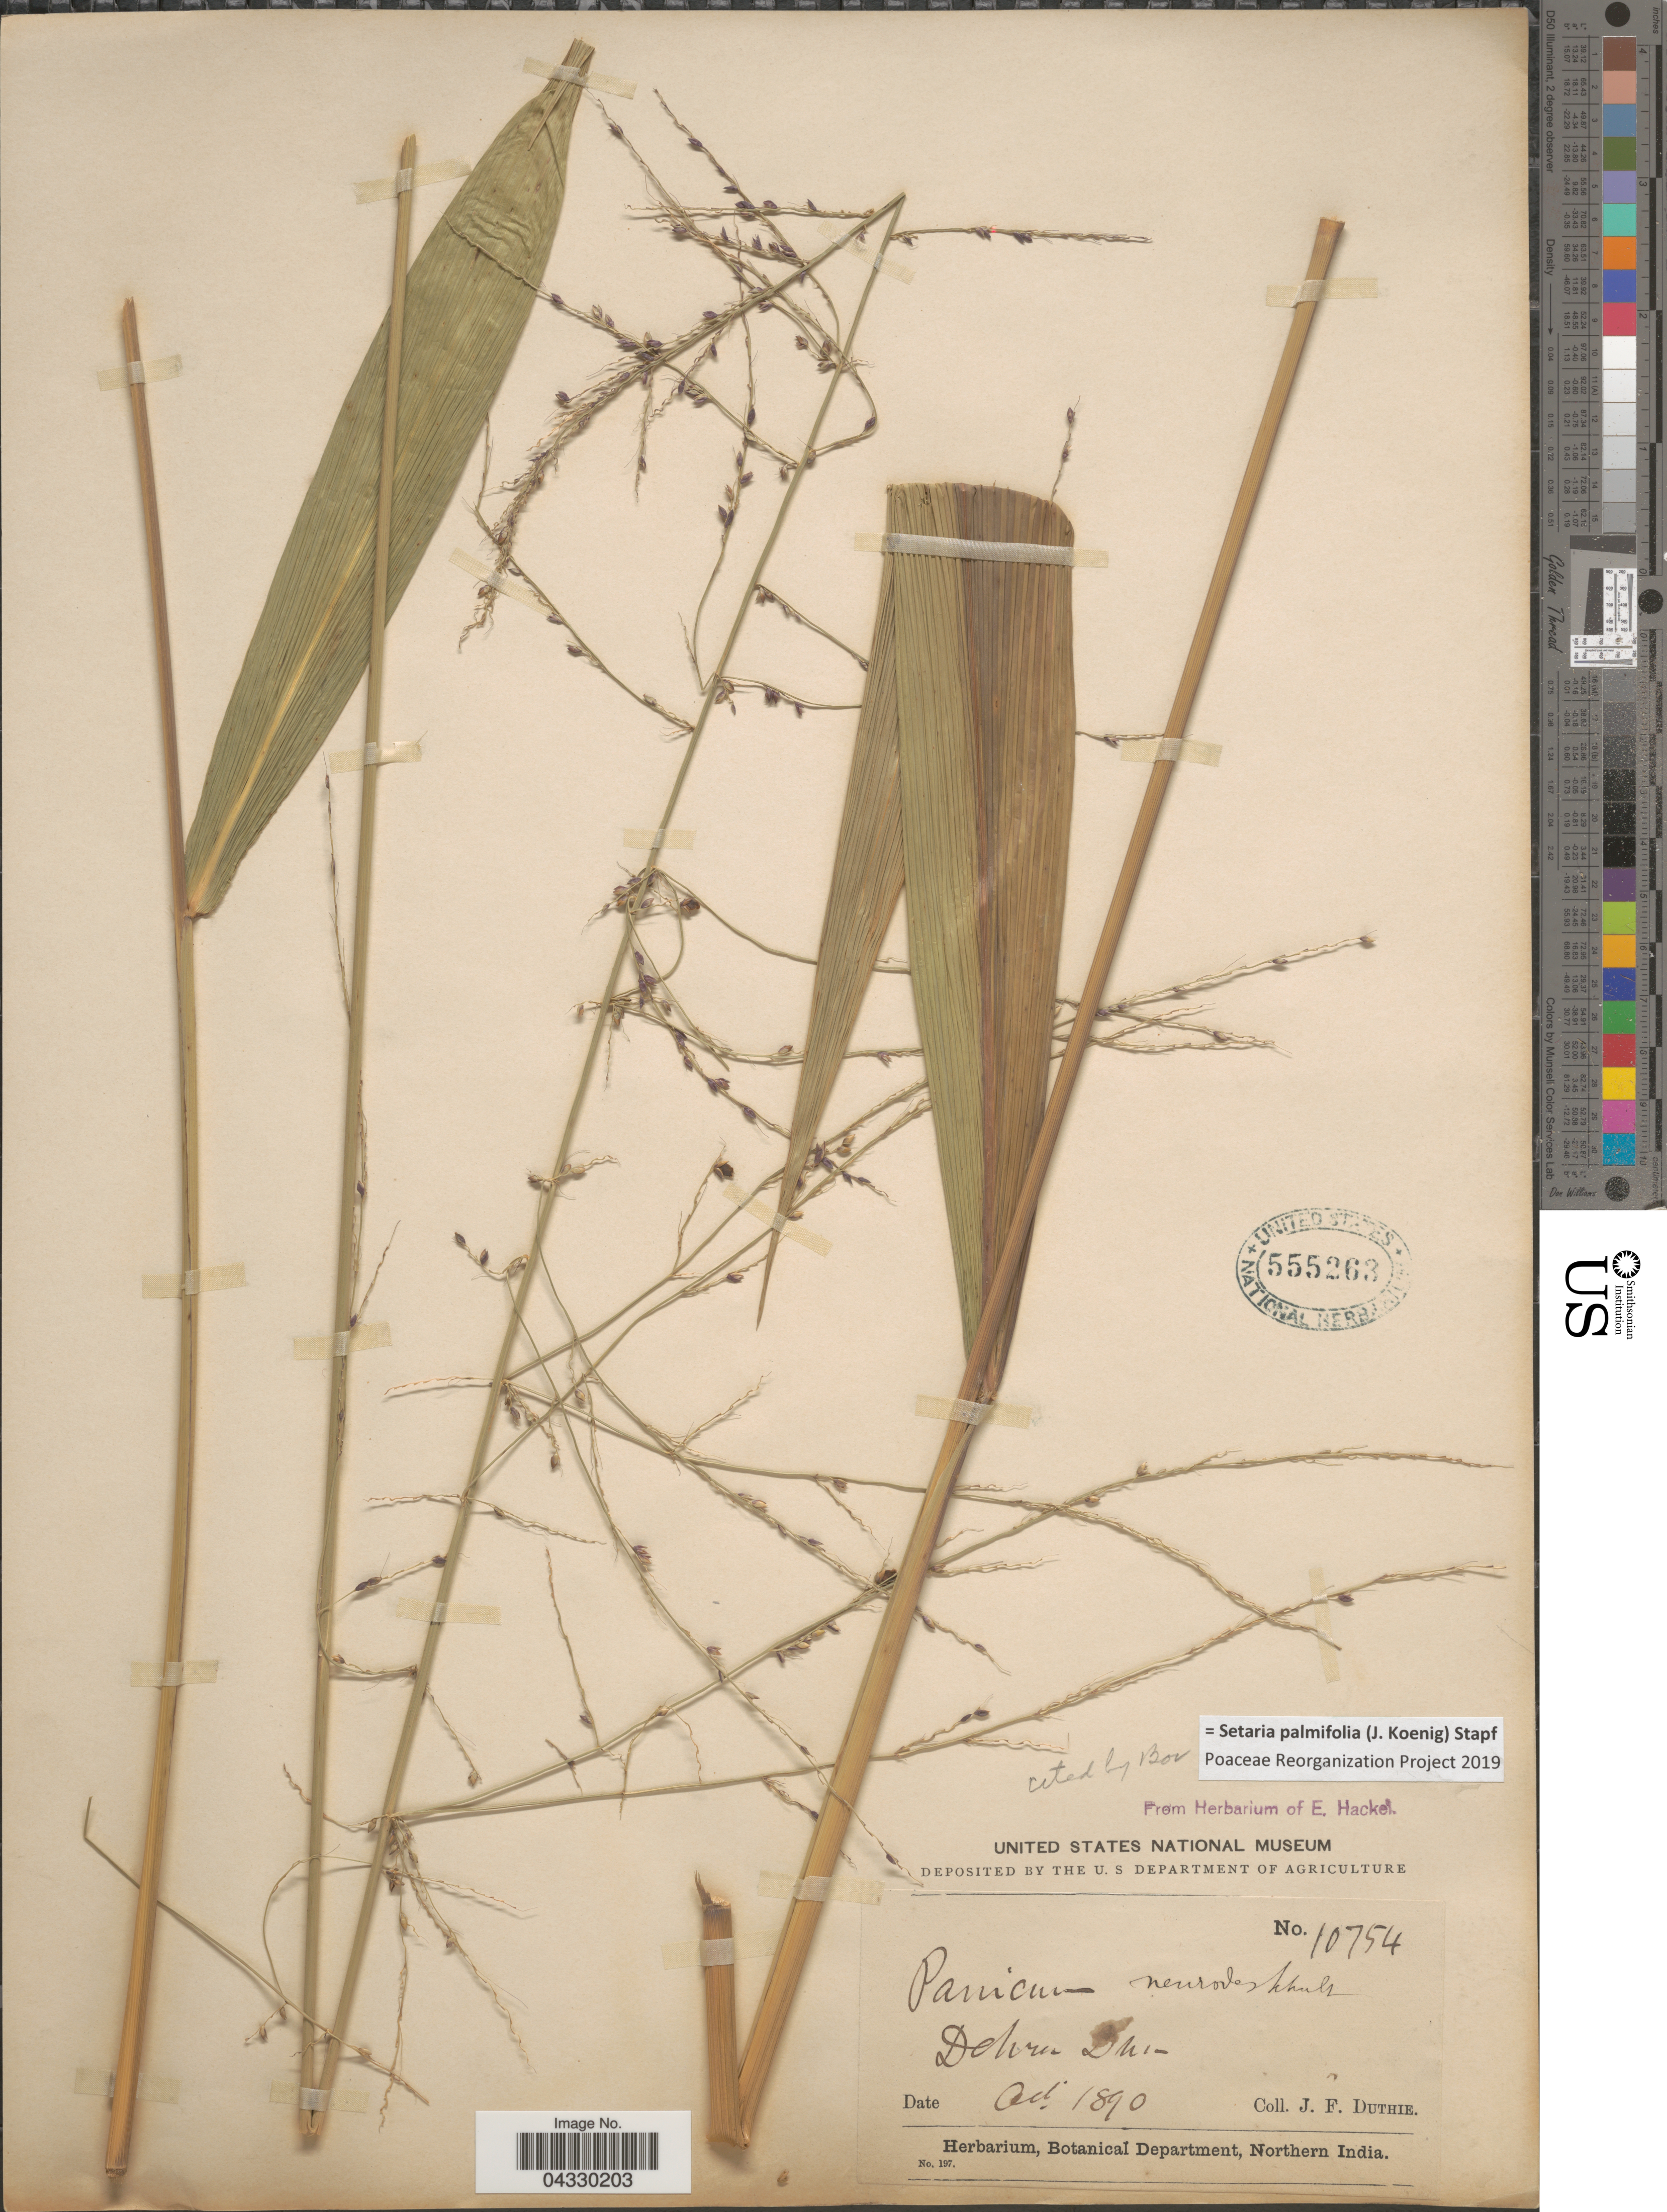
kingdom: Plantae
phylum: Tracheophyta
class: Liliopsida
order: Poales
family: Poaceae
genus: Setaria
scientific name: Setaria palmifolia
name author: (J. Koenig) Stapf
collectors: J. F. Duthie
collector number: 10754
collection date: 1890-10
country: India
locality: Dehra Dhun.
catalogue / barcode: US 555263